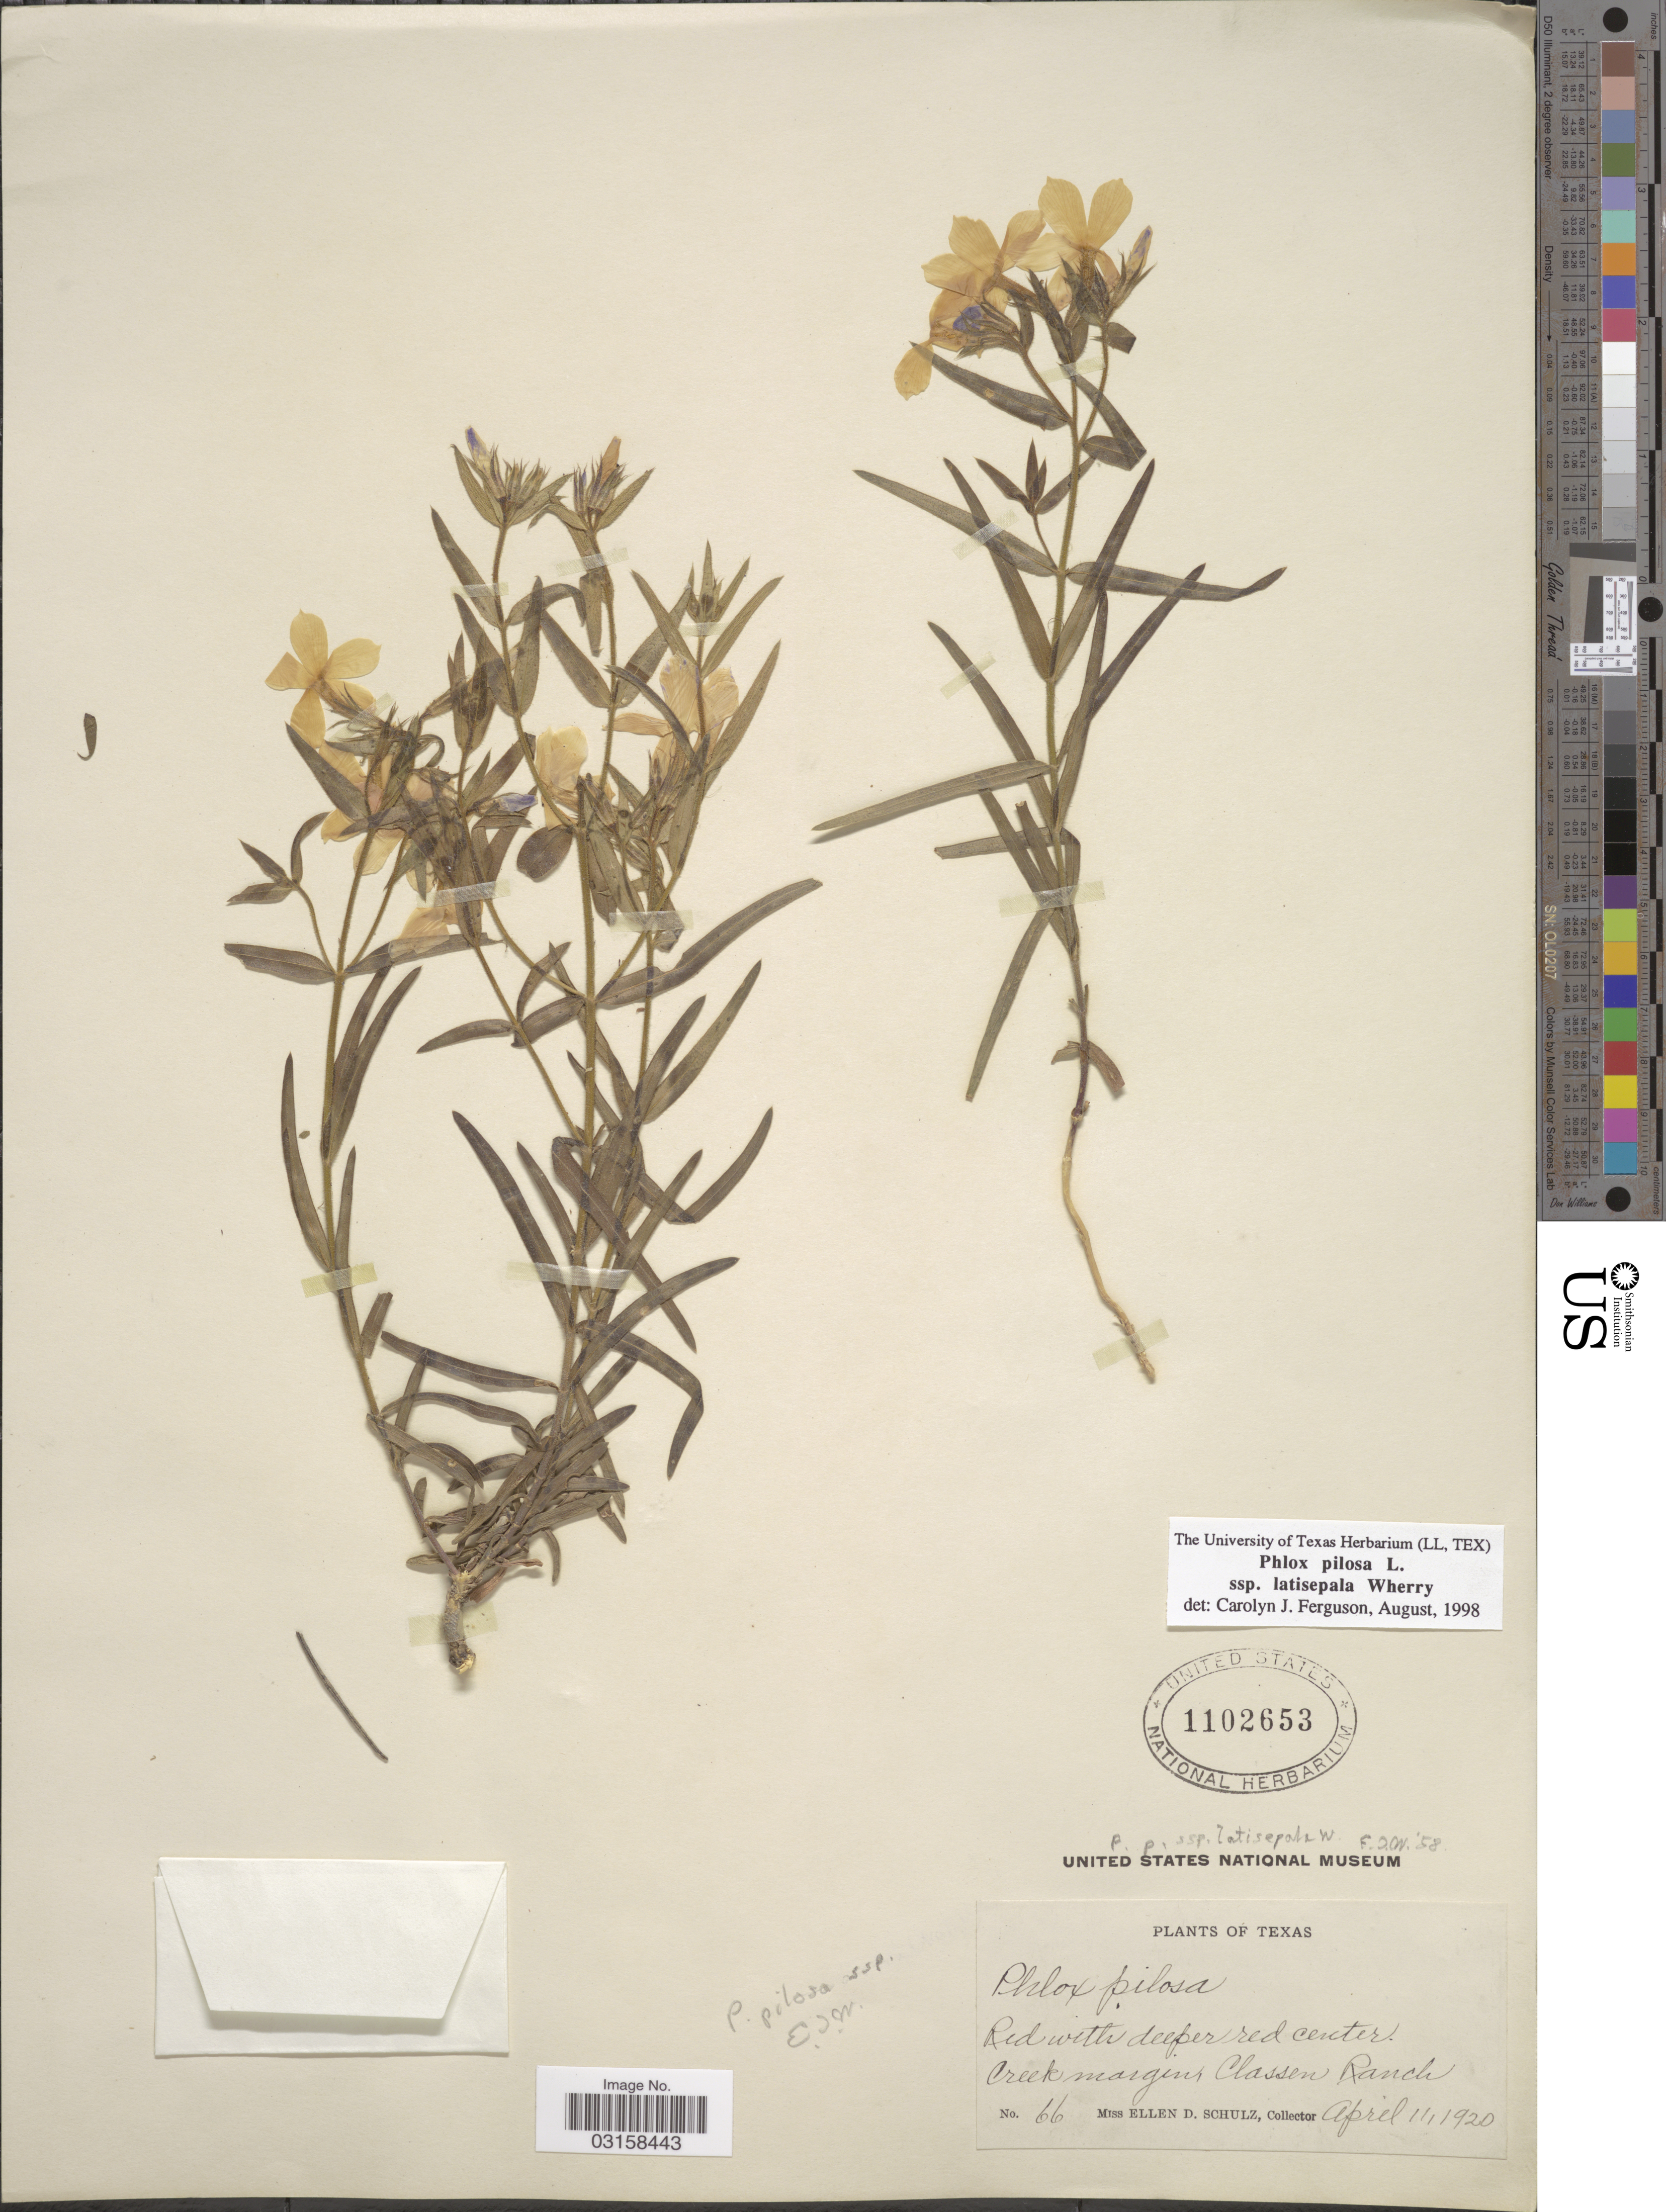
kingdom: Plantae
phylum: Tracheophyta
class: Magnoliopsida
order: Ericales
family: Polemoniaceae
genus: Phlox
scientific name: Phlox variabilis subsp. latisepala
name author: (Wherry) Locklear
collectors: E. D. Schulz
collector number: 66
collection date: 1920-04-11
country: United States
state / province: Texas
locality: Creek margins Classen Ranch.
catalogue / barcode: US 1102653